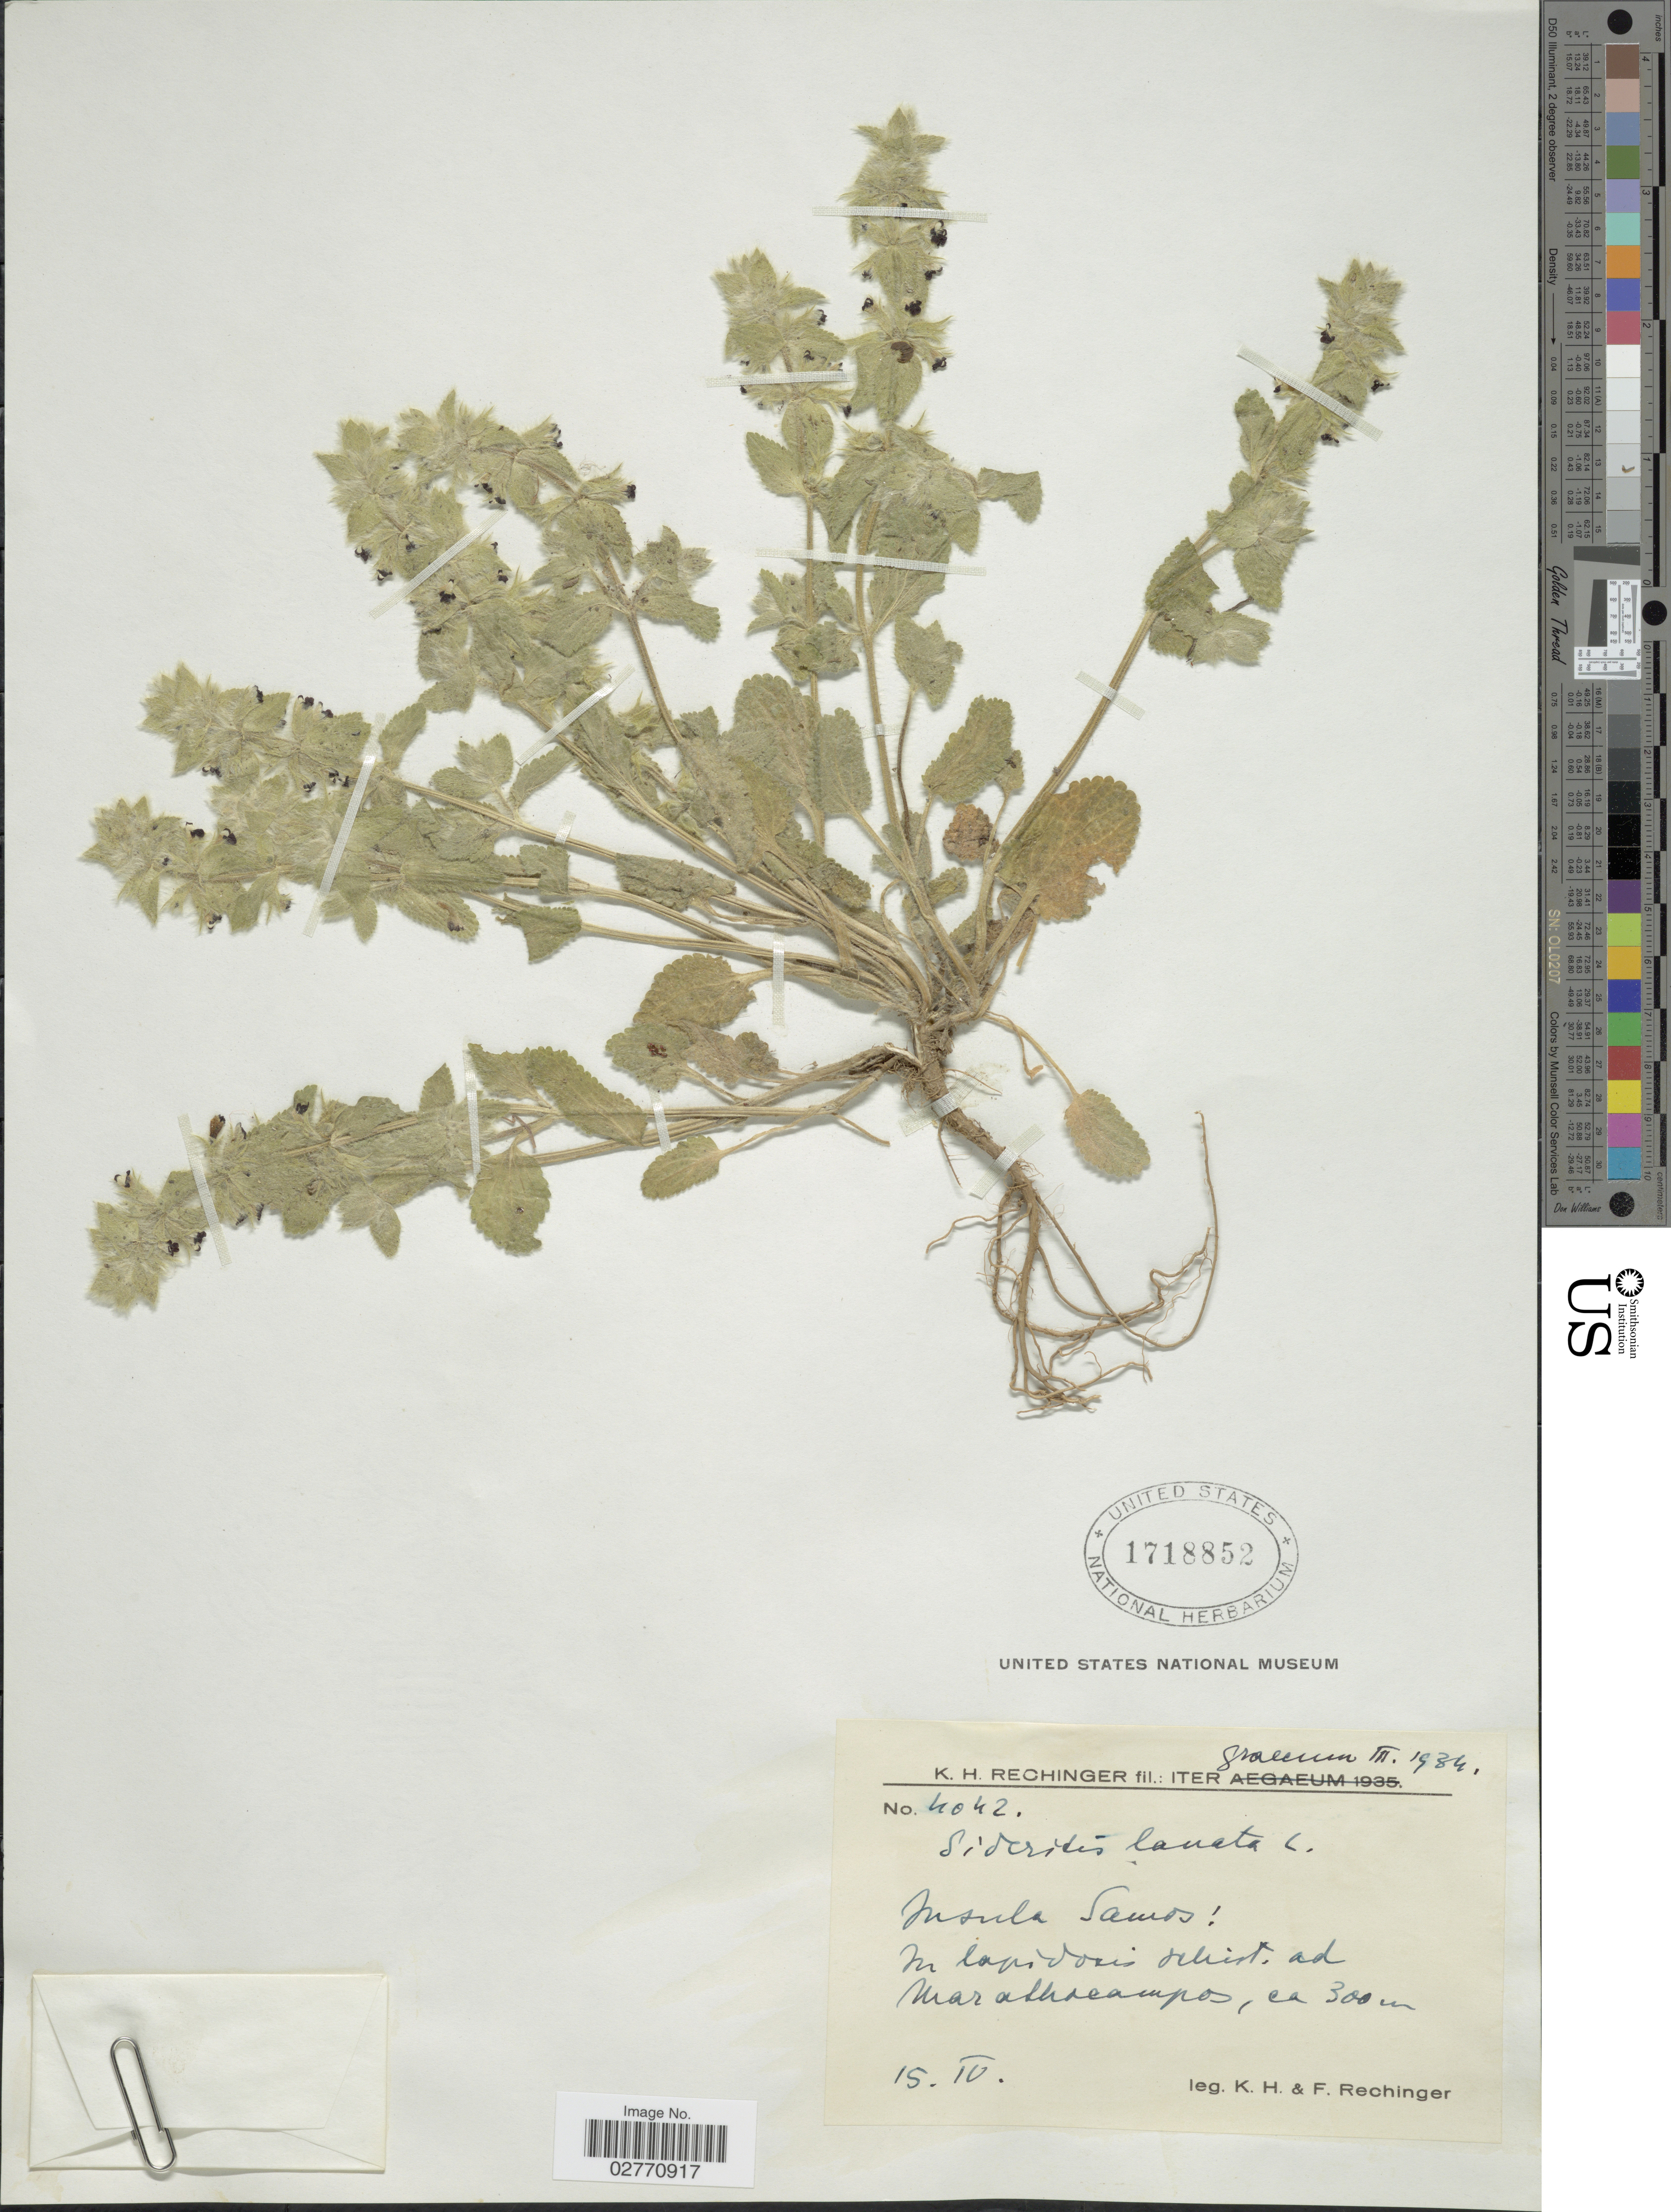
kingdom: Plantae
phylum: Tracheophyta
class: Magnoliopsida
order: Lamiales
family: Lamiaceae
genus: Sideritis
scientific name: Sideritis lanata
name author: L.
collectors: K. H. Rechinger & F. Rechinger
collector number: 4042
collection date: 1934-04-15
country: Greece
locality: Insula Samos. In lapidosis [illegible text] ad mar [illegible text]campos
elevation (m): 300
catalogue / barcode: US 1718852